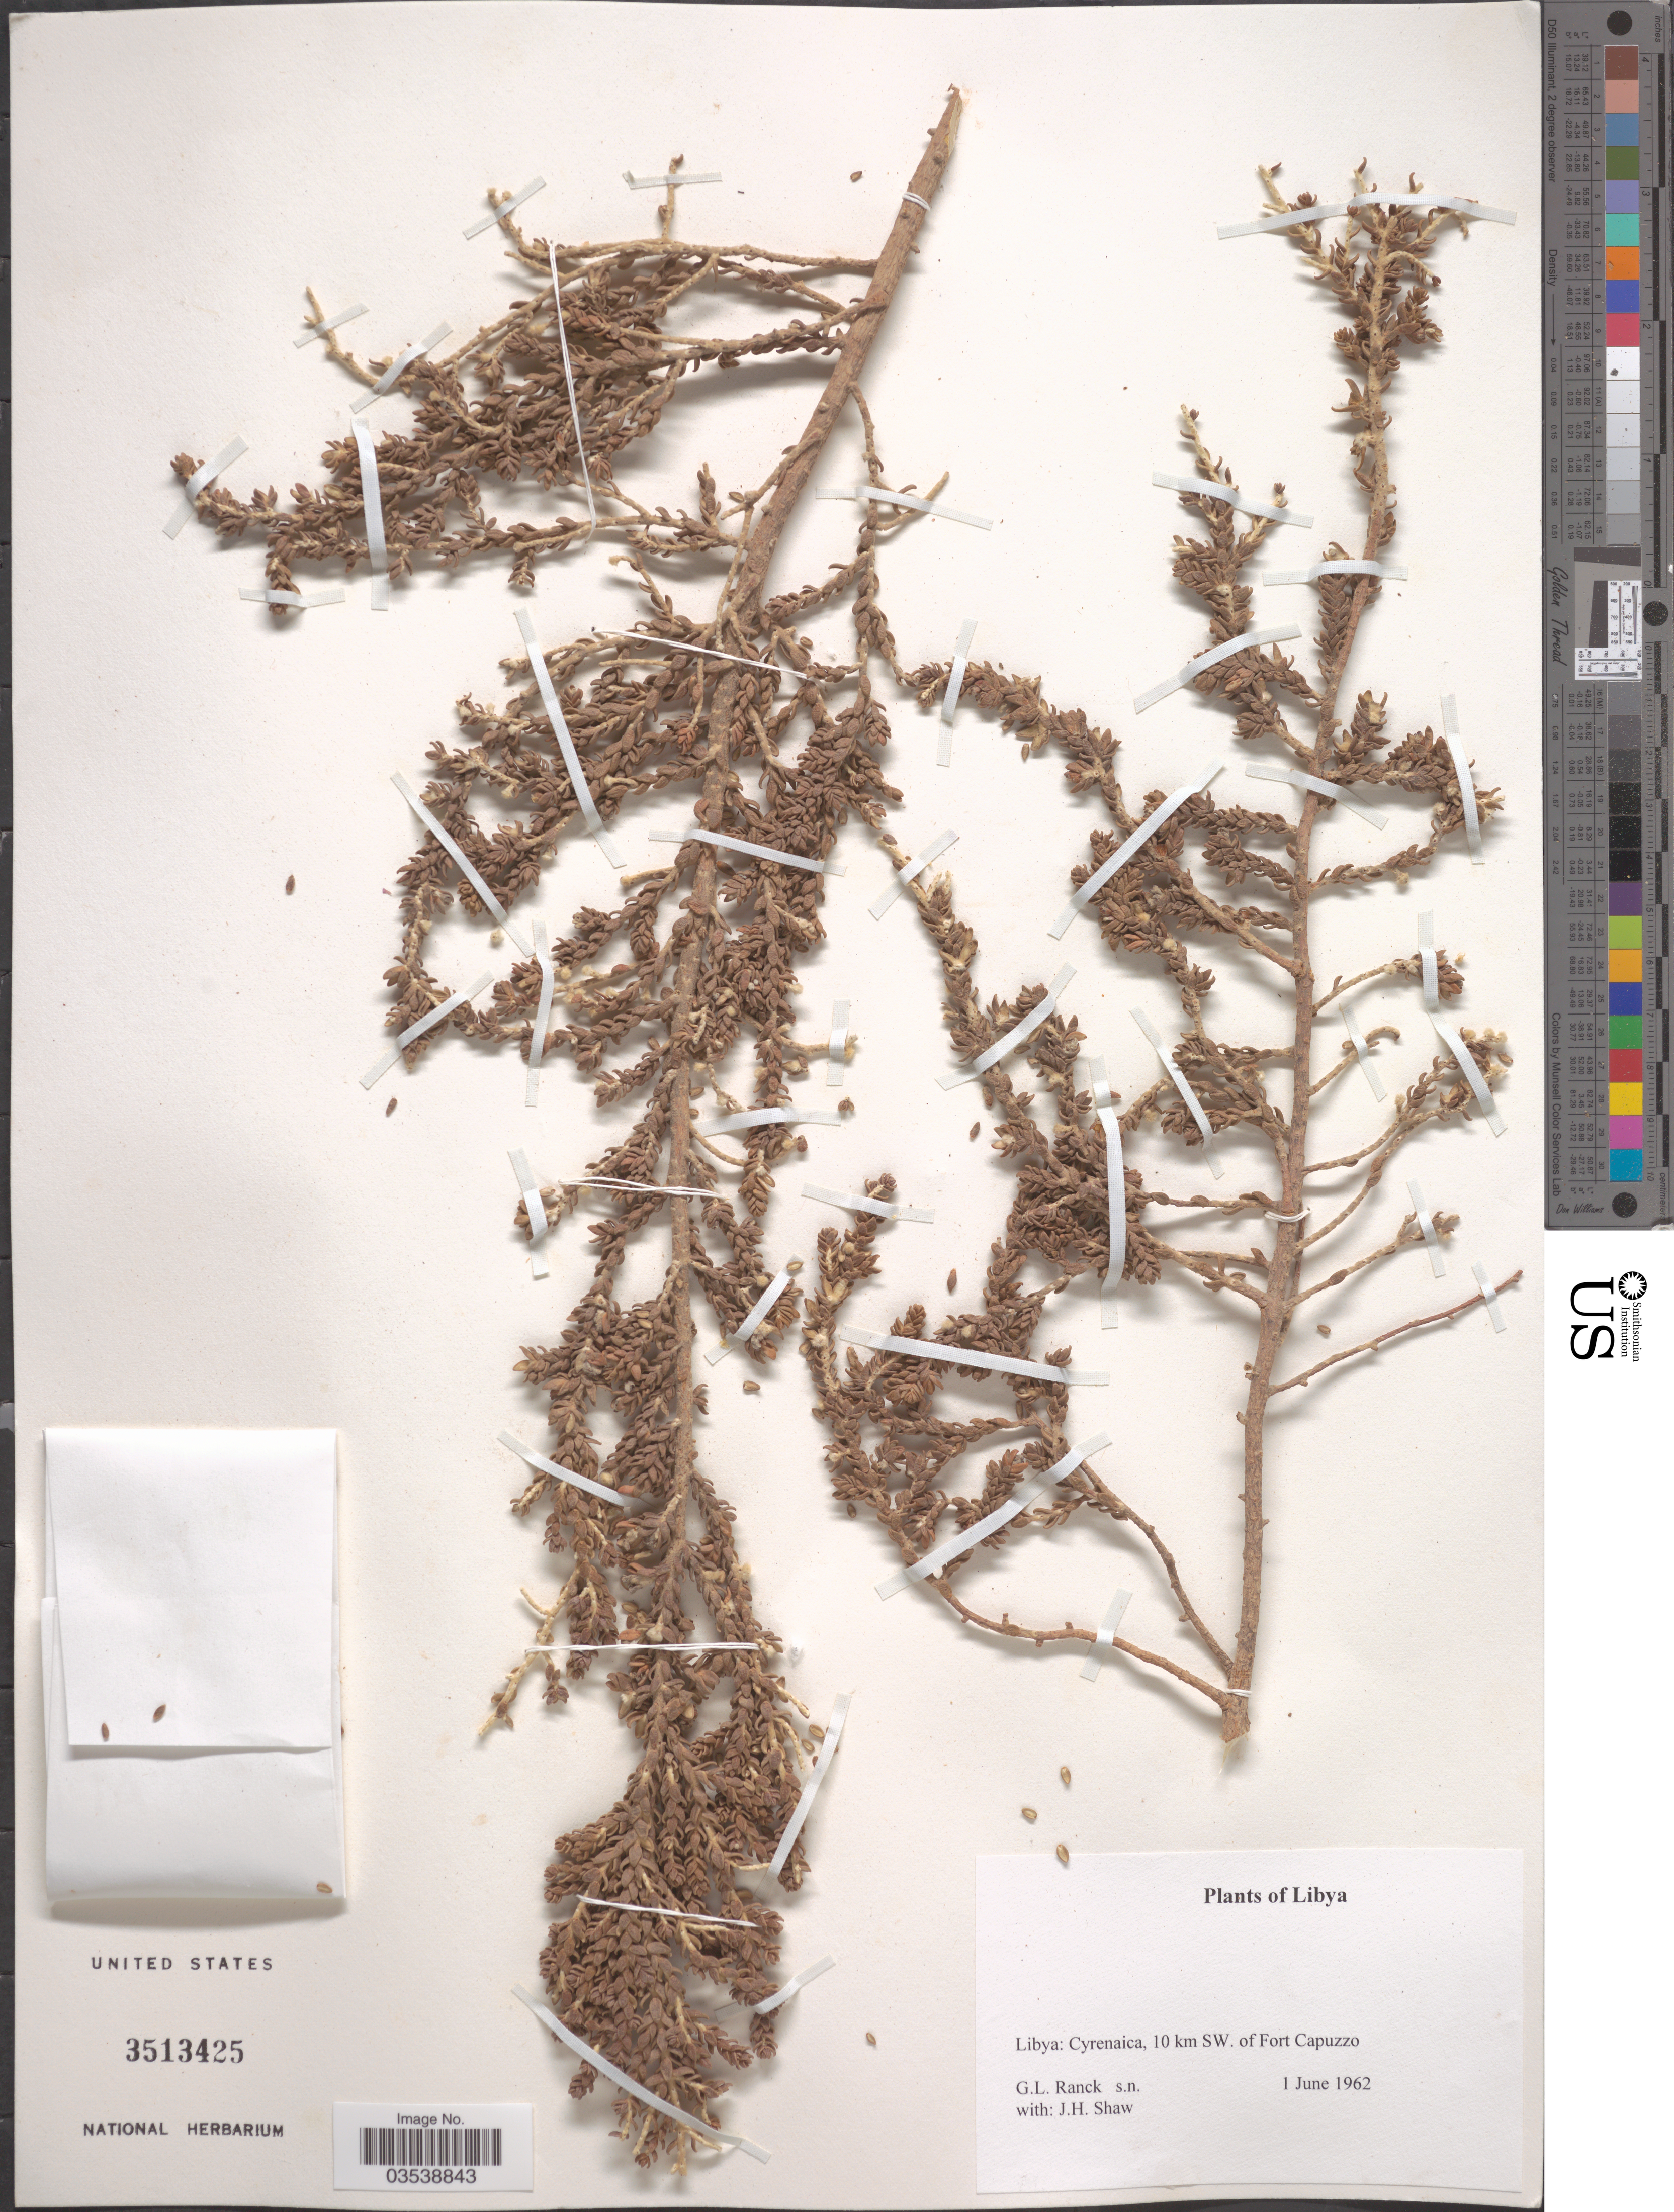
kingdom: Plantae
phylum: Tracheophyta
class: Magnoliopsida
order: Caryophyllales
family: Amaranthaceae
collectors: G. Ranck & J. H. Shaw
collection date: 1962-06-01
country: Libya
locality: Cyrenaica, 10 km SW. of Fort Capuzzo.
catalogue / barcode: US 3513425